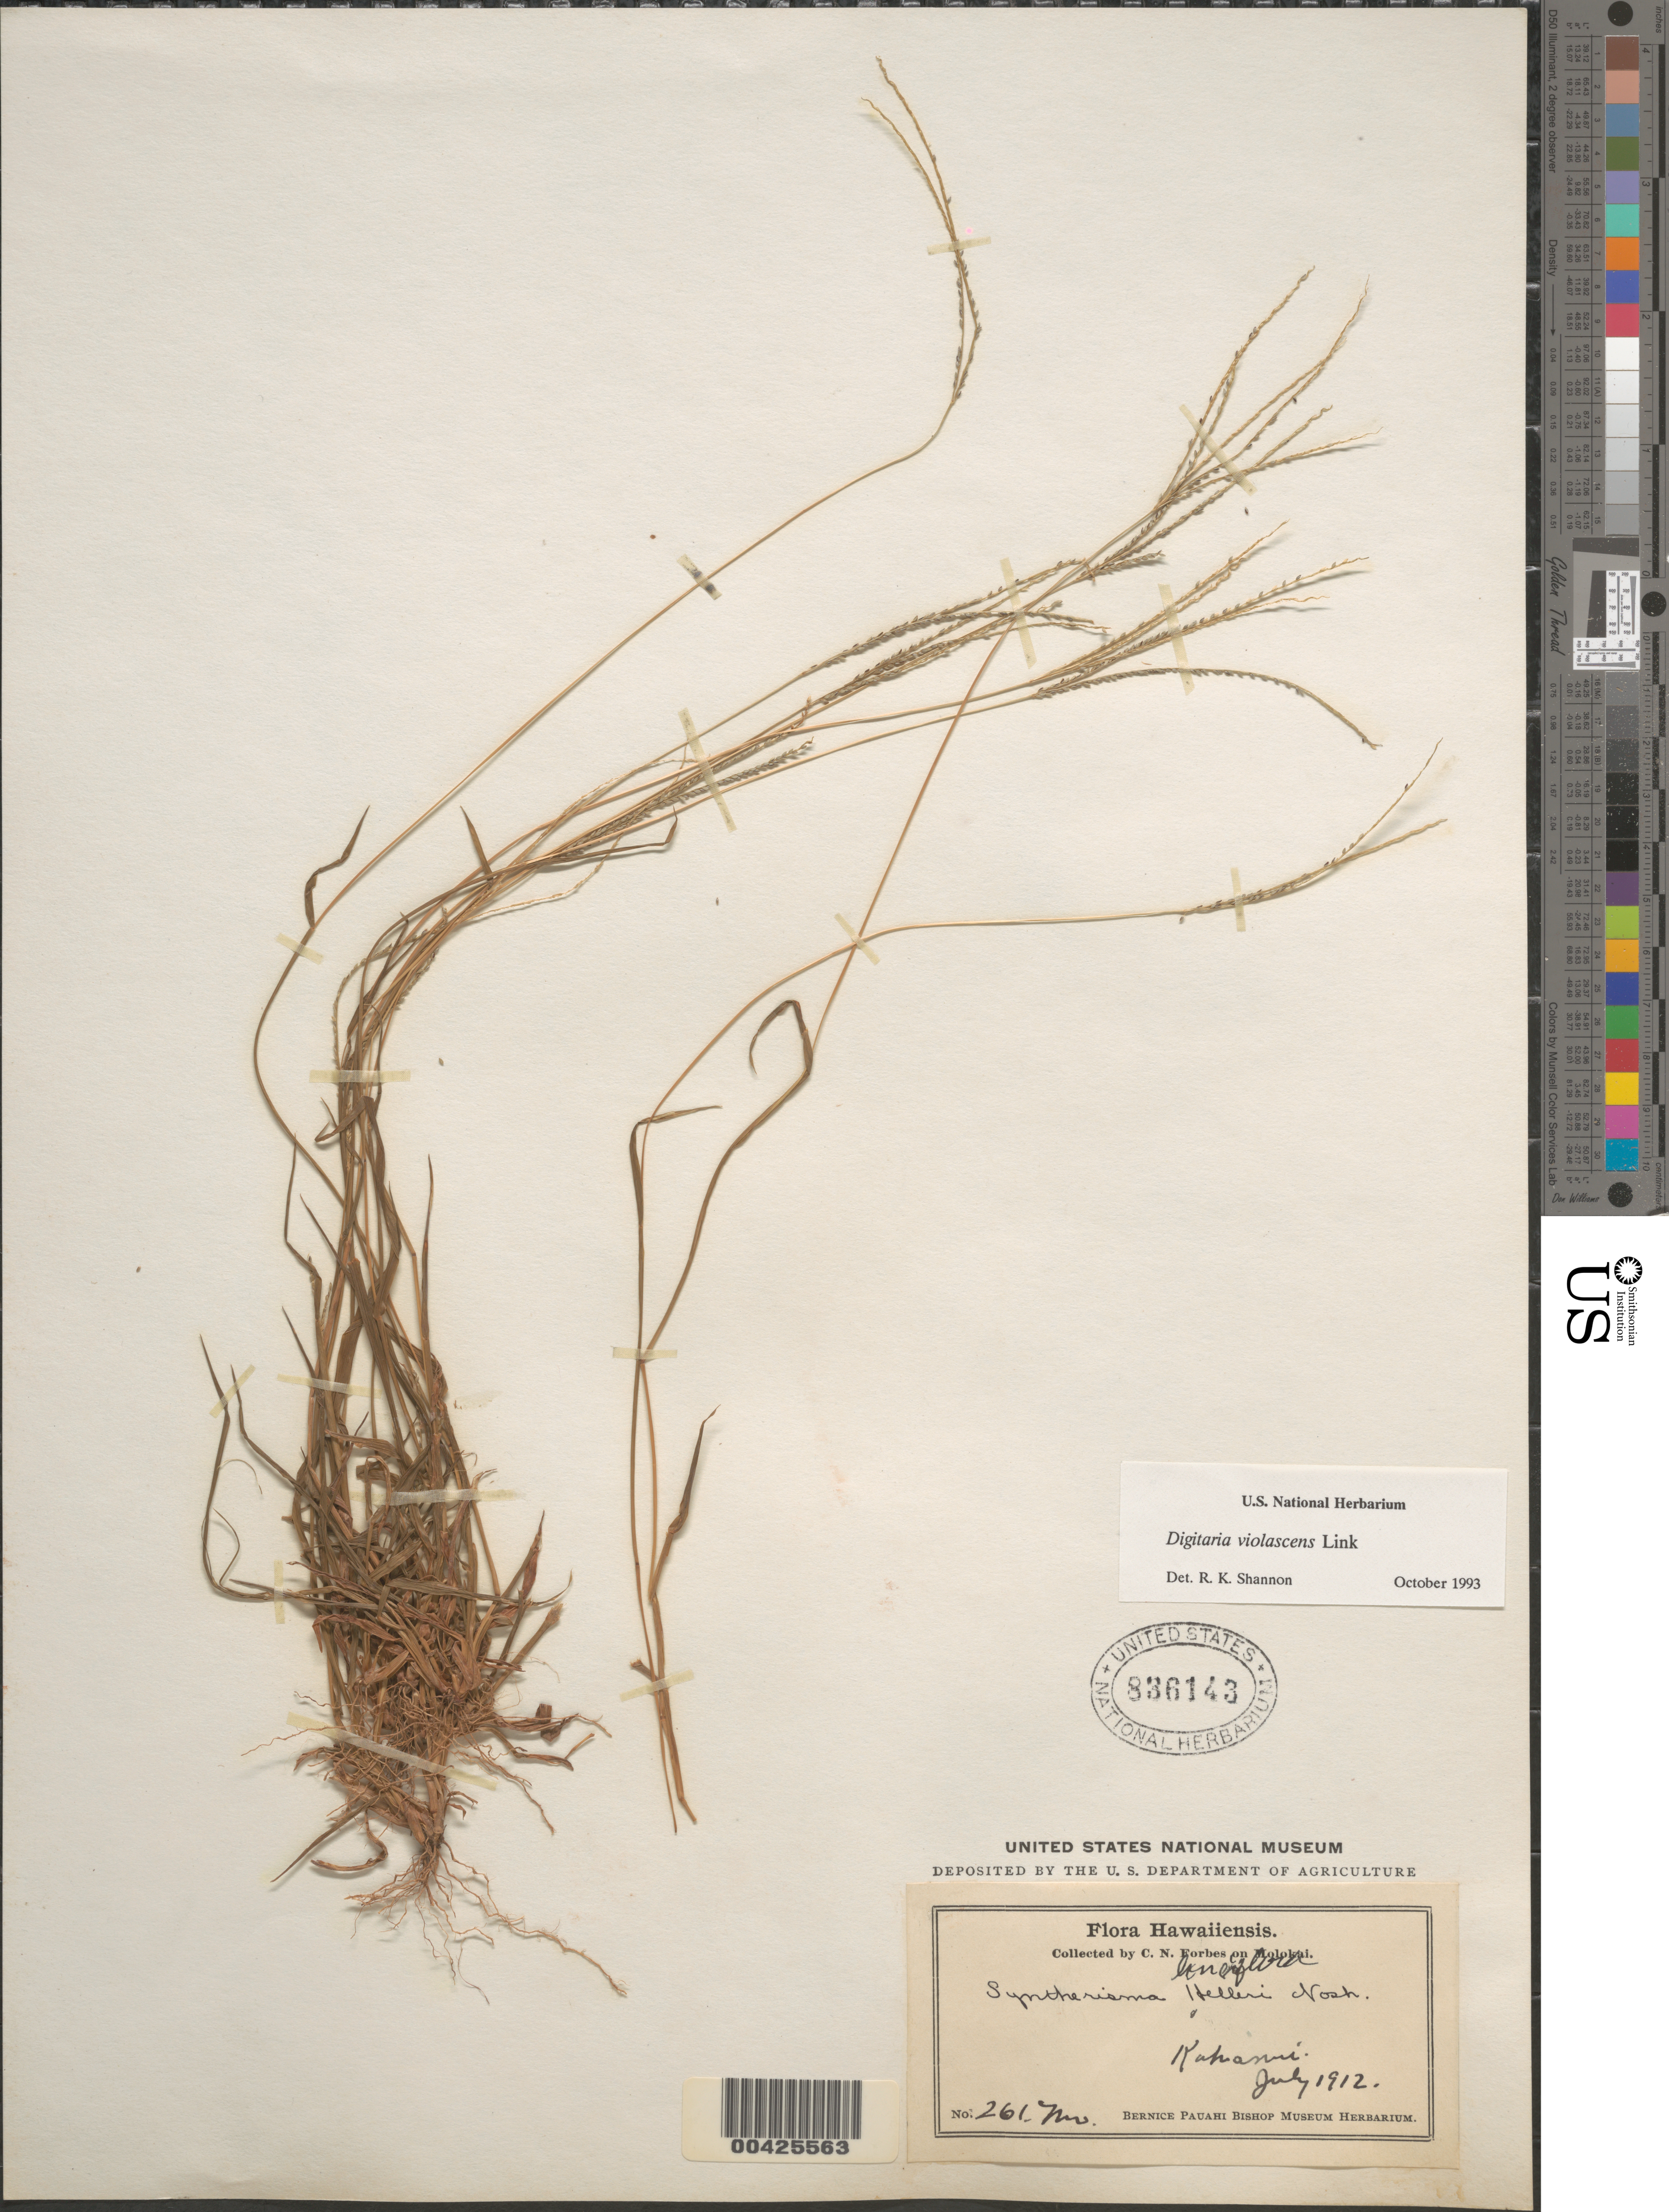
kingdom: Plantae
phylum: Tracheophyta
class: Liliopsida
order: Poales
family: Poaceae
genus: Digitaria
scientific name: Digitaria violascens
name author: Link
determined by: Shannon, R. K., (UNITED STATES)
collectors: C. N. Forbes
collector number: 261.Mo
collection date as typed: Jul 1912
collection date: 1912-07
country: United States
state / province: Hawaii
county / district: Maui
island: Moloka'i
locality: Kahanui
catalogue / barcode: US 836143